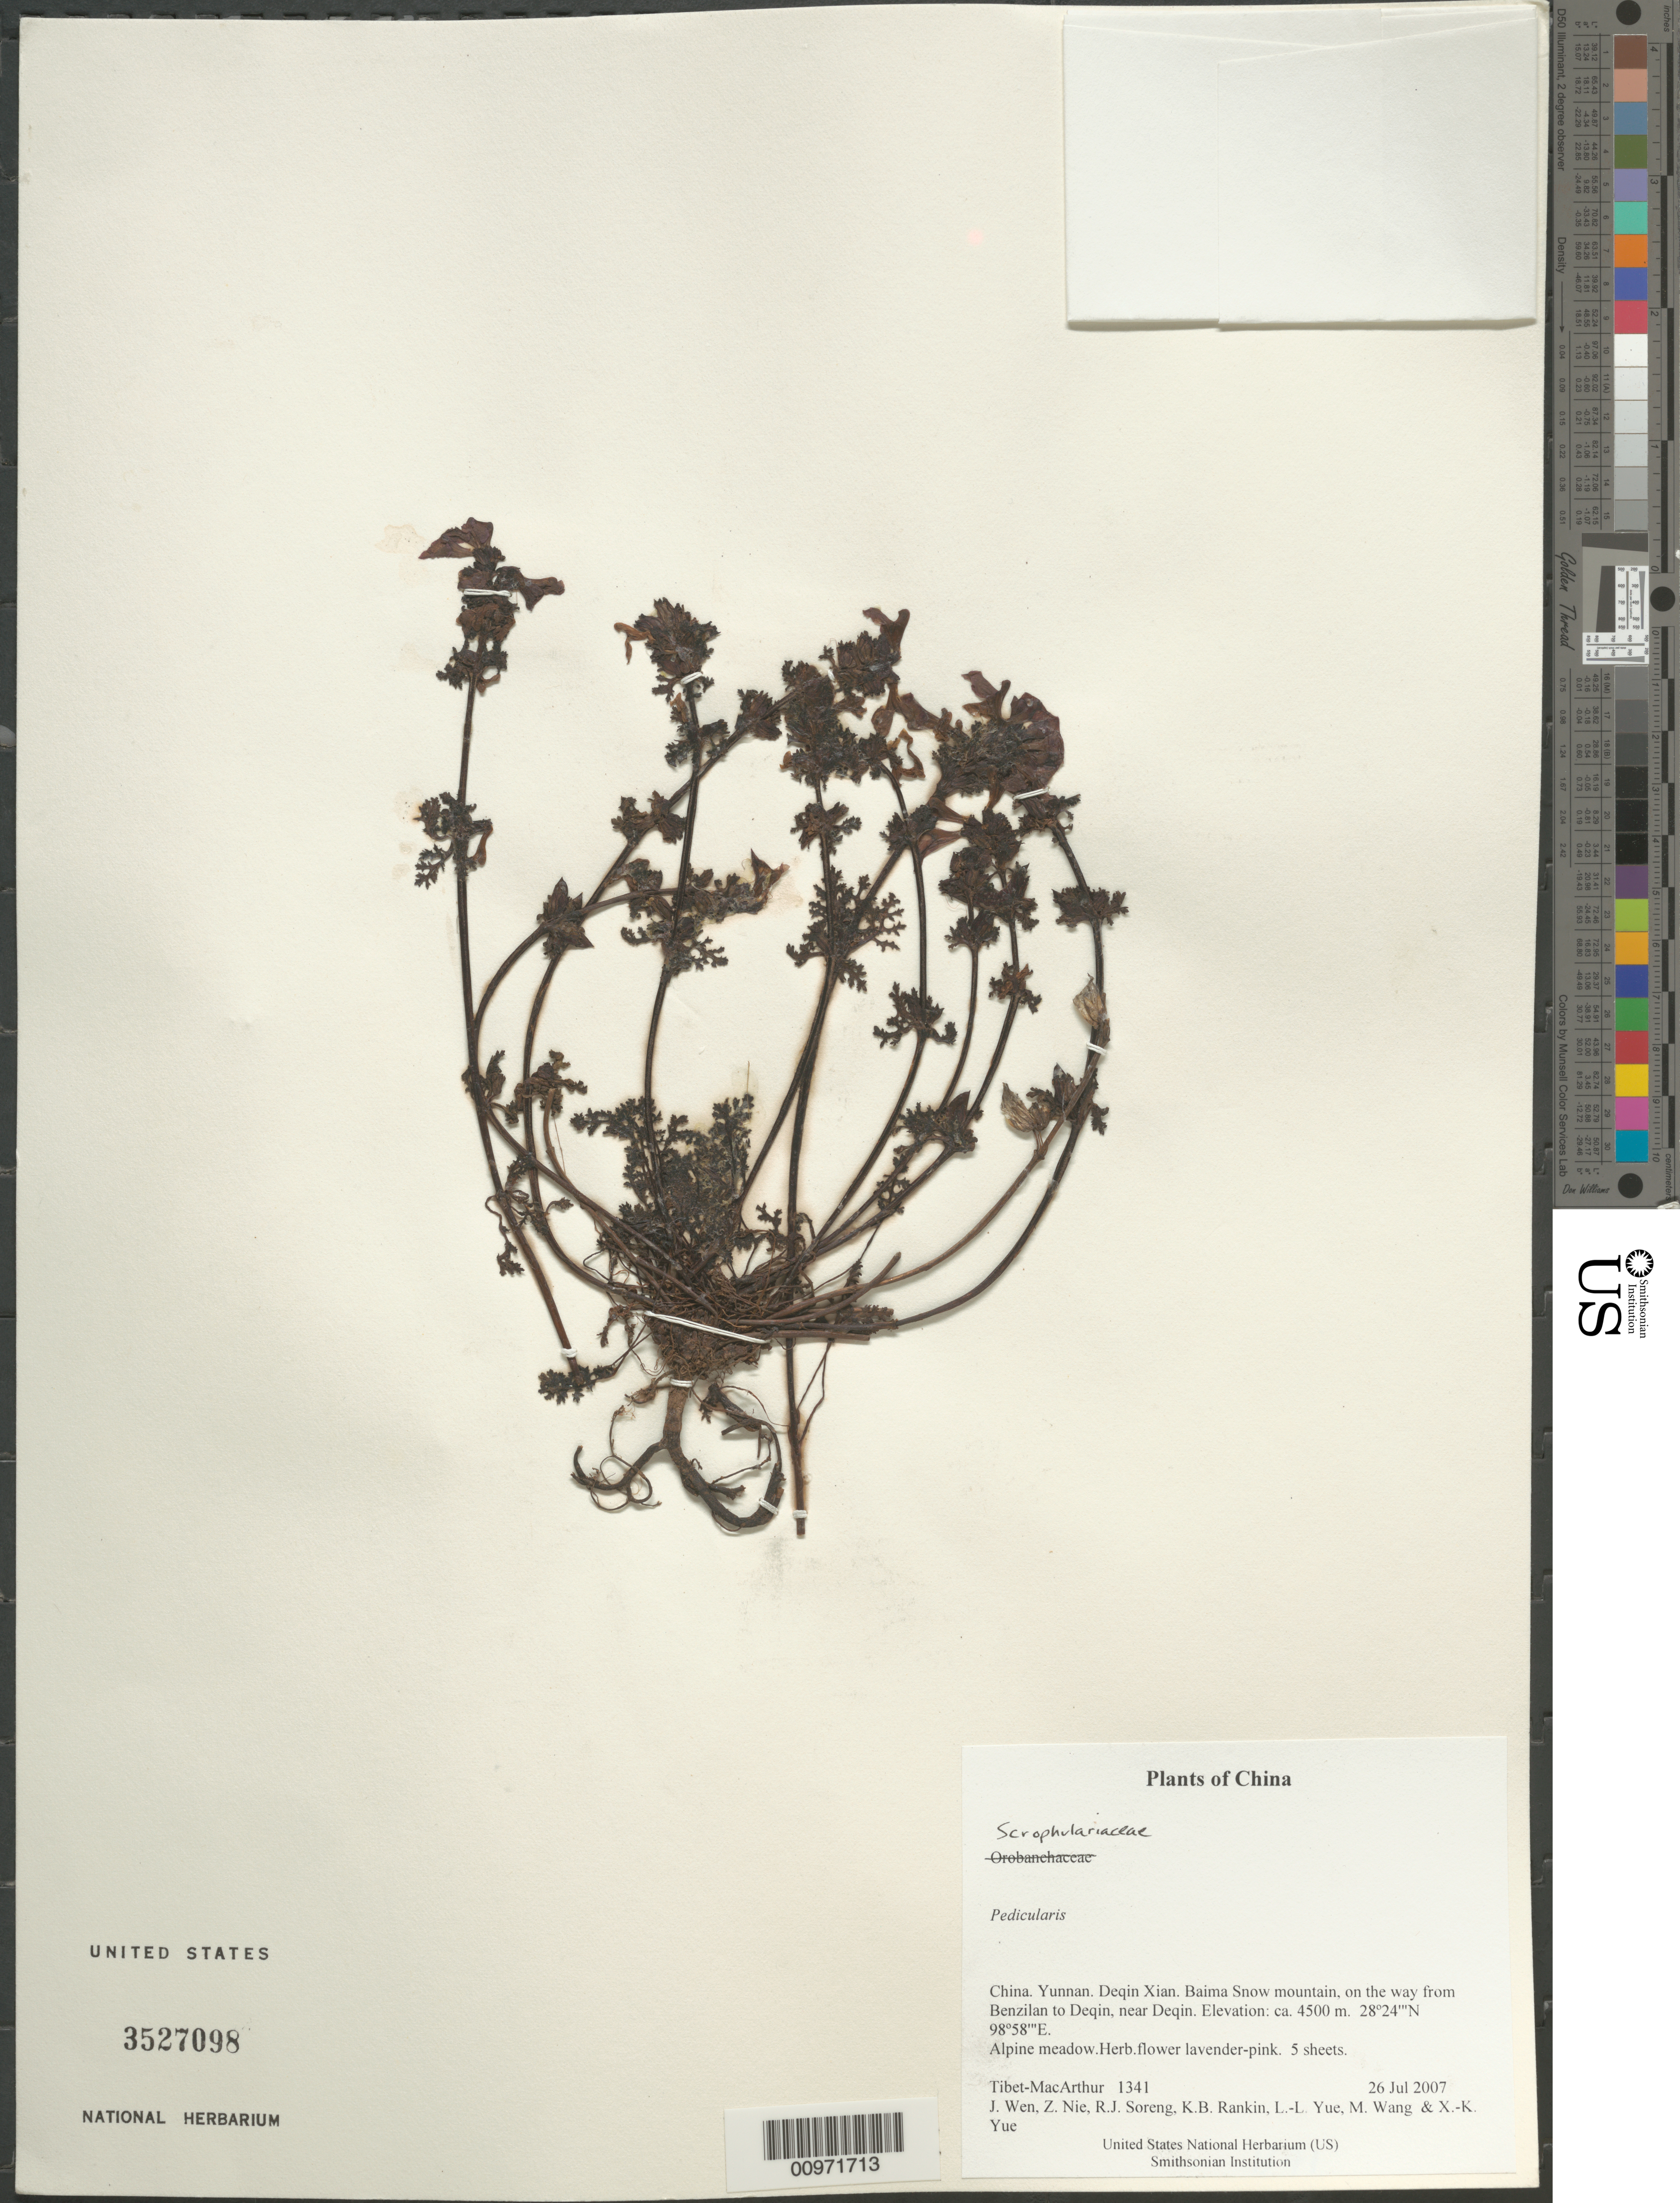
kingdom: Plantae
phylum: Tracheophyta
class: Magnoliopsida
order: Lamiales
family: Orobanchaceae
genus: Pedicularis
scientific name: Pedicularis sp.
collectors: Tibet-MacArthur, J. Wen, Z. Nie, R. J. Soreng, K. Rankin, L. Yue, M. Wang & X. Yue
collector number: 1341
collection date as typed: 26 Jul 2007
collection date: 2007-07-26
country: China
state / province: Yunnan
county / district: Deqin Xian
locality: Baima Snow mountain, on the way from Benzilan to Deqin, near Deqin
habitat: Alpine meadow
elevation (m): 4500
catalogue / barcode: US 3527098